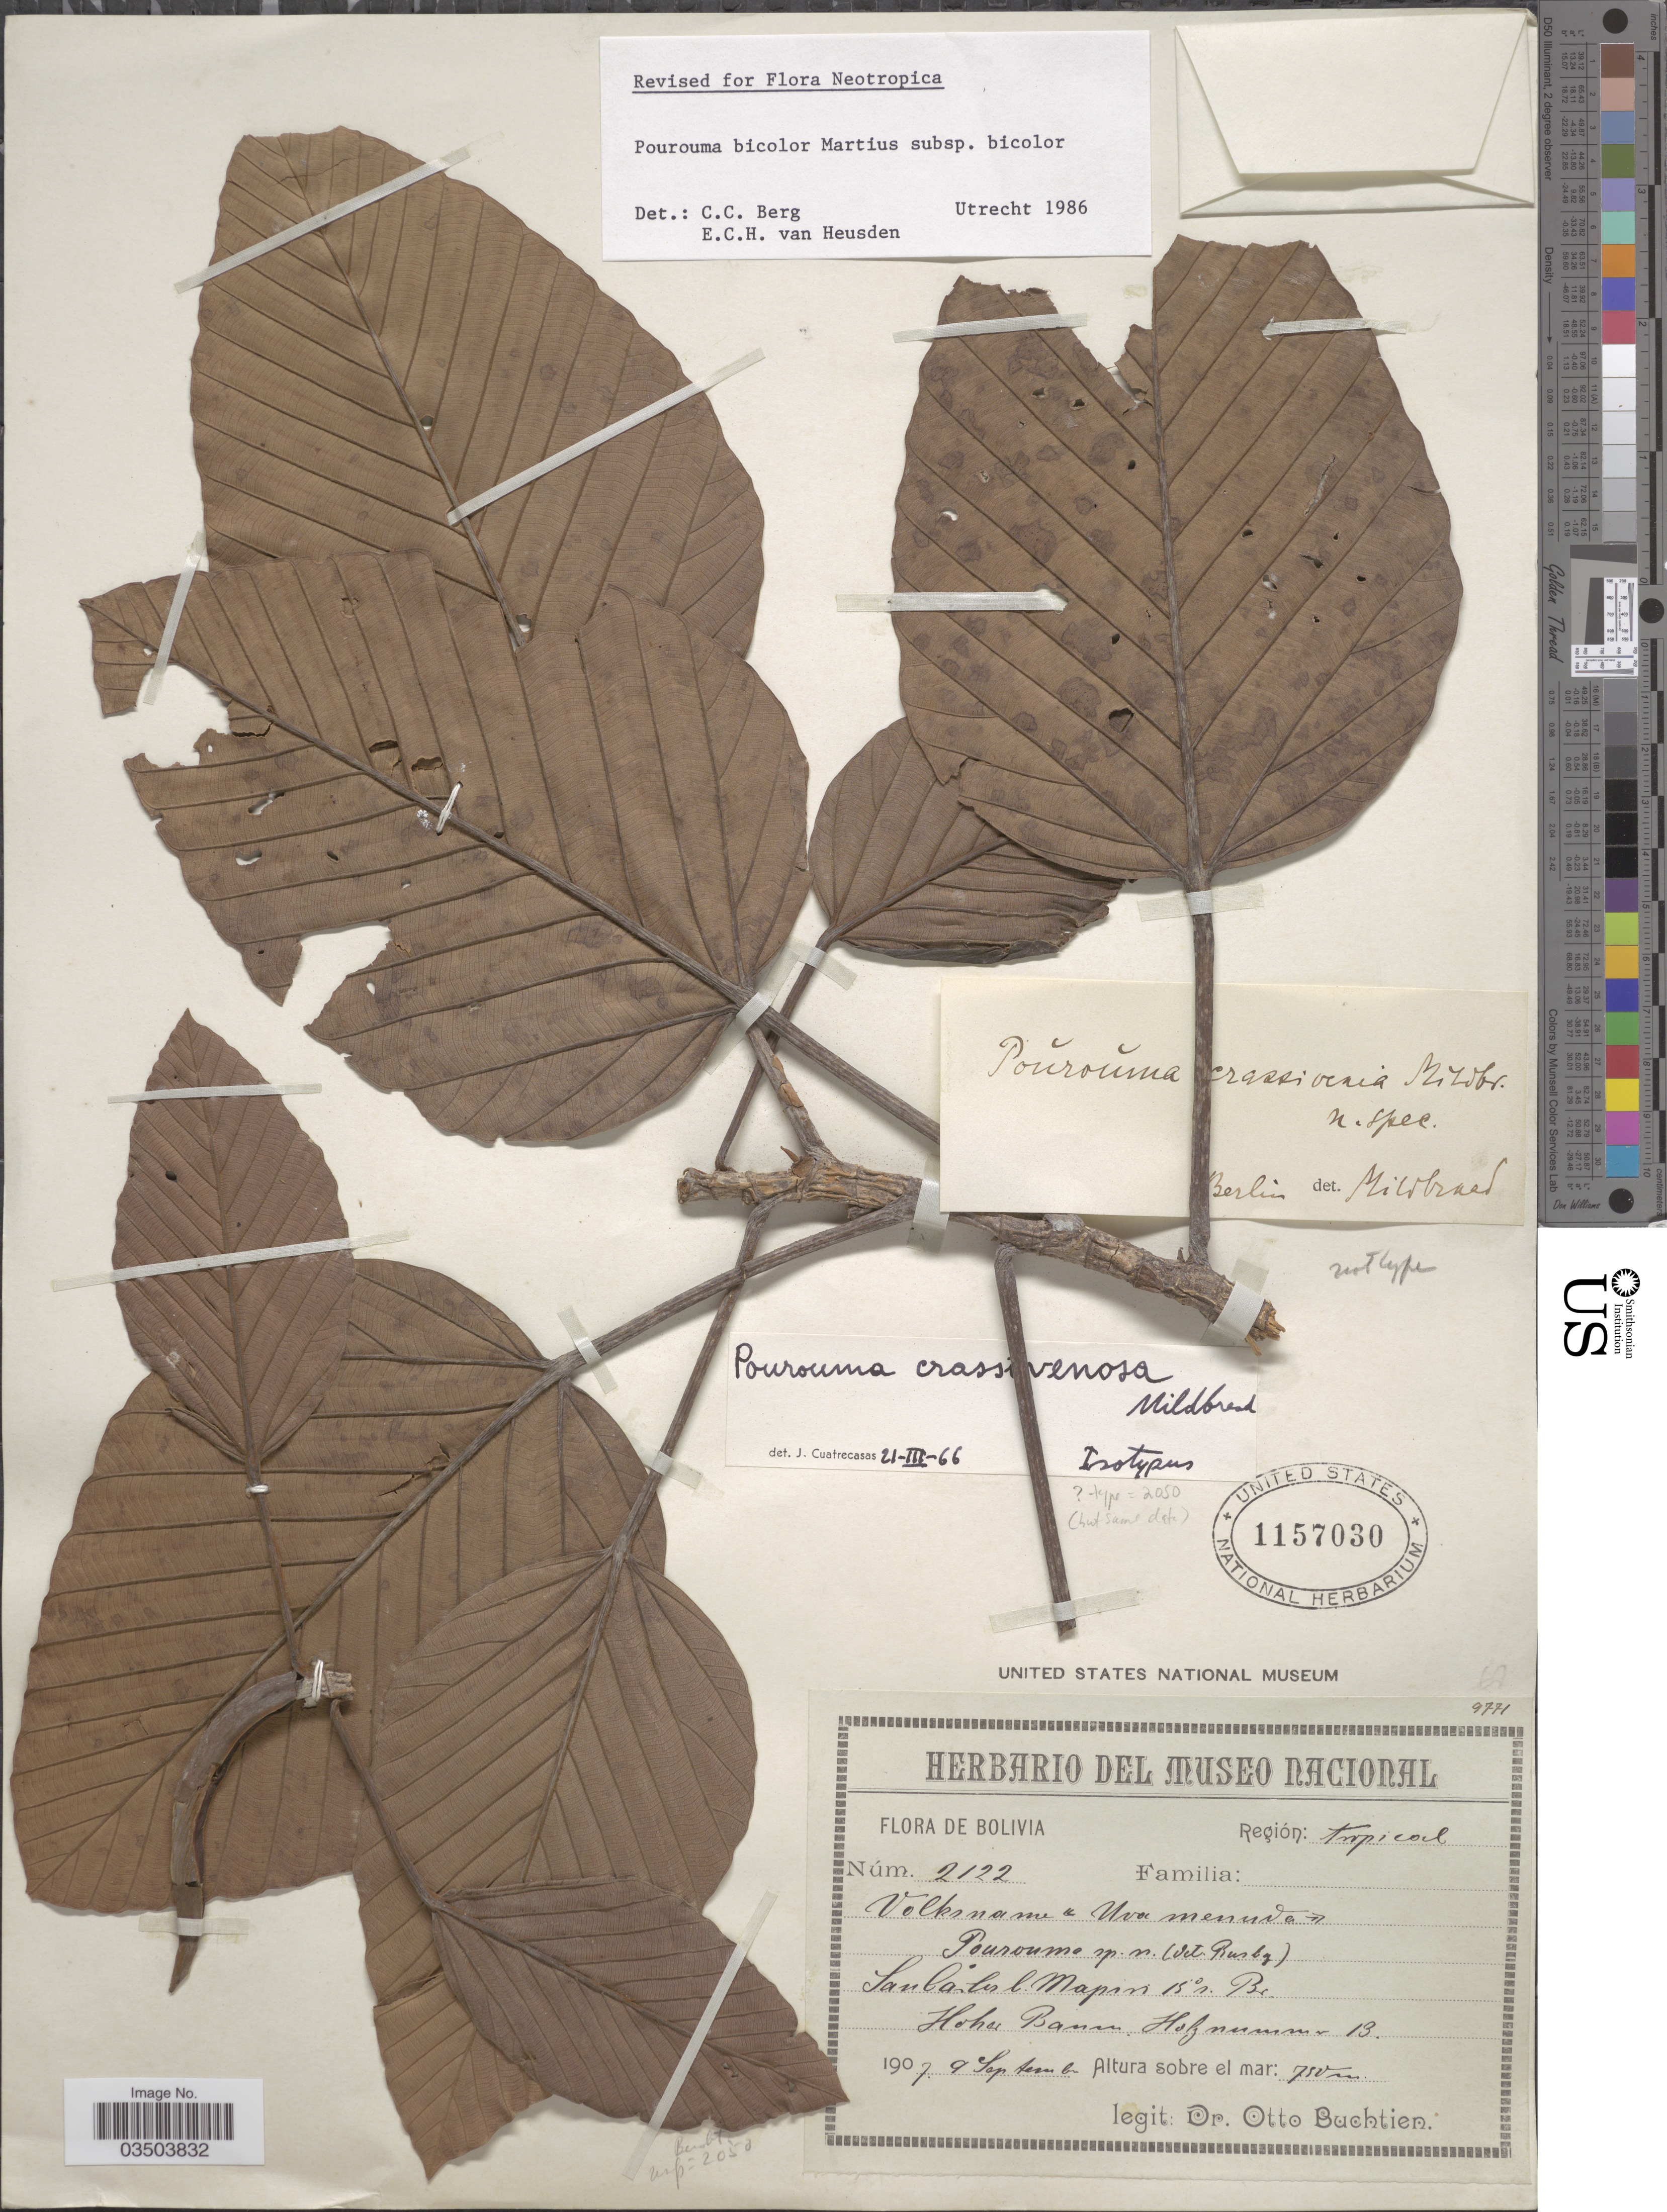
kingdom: Plantae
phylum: Tracheophyta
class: Magnoliopsida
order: Rosales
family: Urticaceae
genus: Pourouma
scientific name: Pourouma bicolor subsp. bicolor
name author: Mart.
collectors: O. Buchtien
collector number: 2122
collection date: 1907-09-09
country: Bolivia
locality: Región: tropical. San Carlos b. Mapiri 15º N. Br.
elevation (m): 750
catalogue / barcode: US 1157030